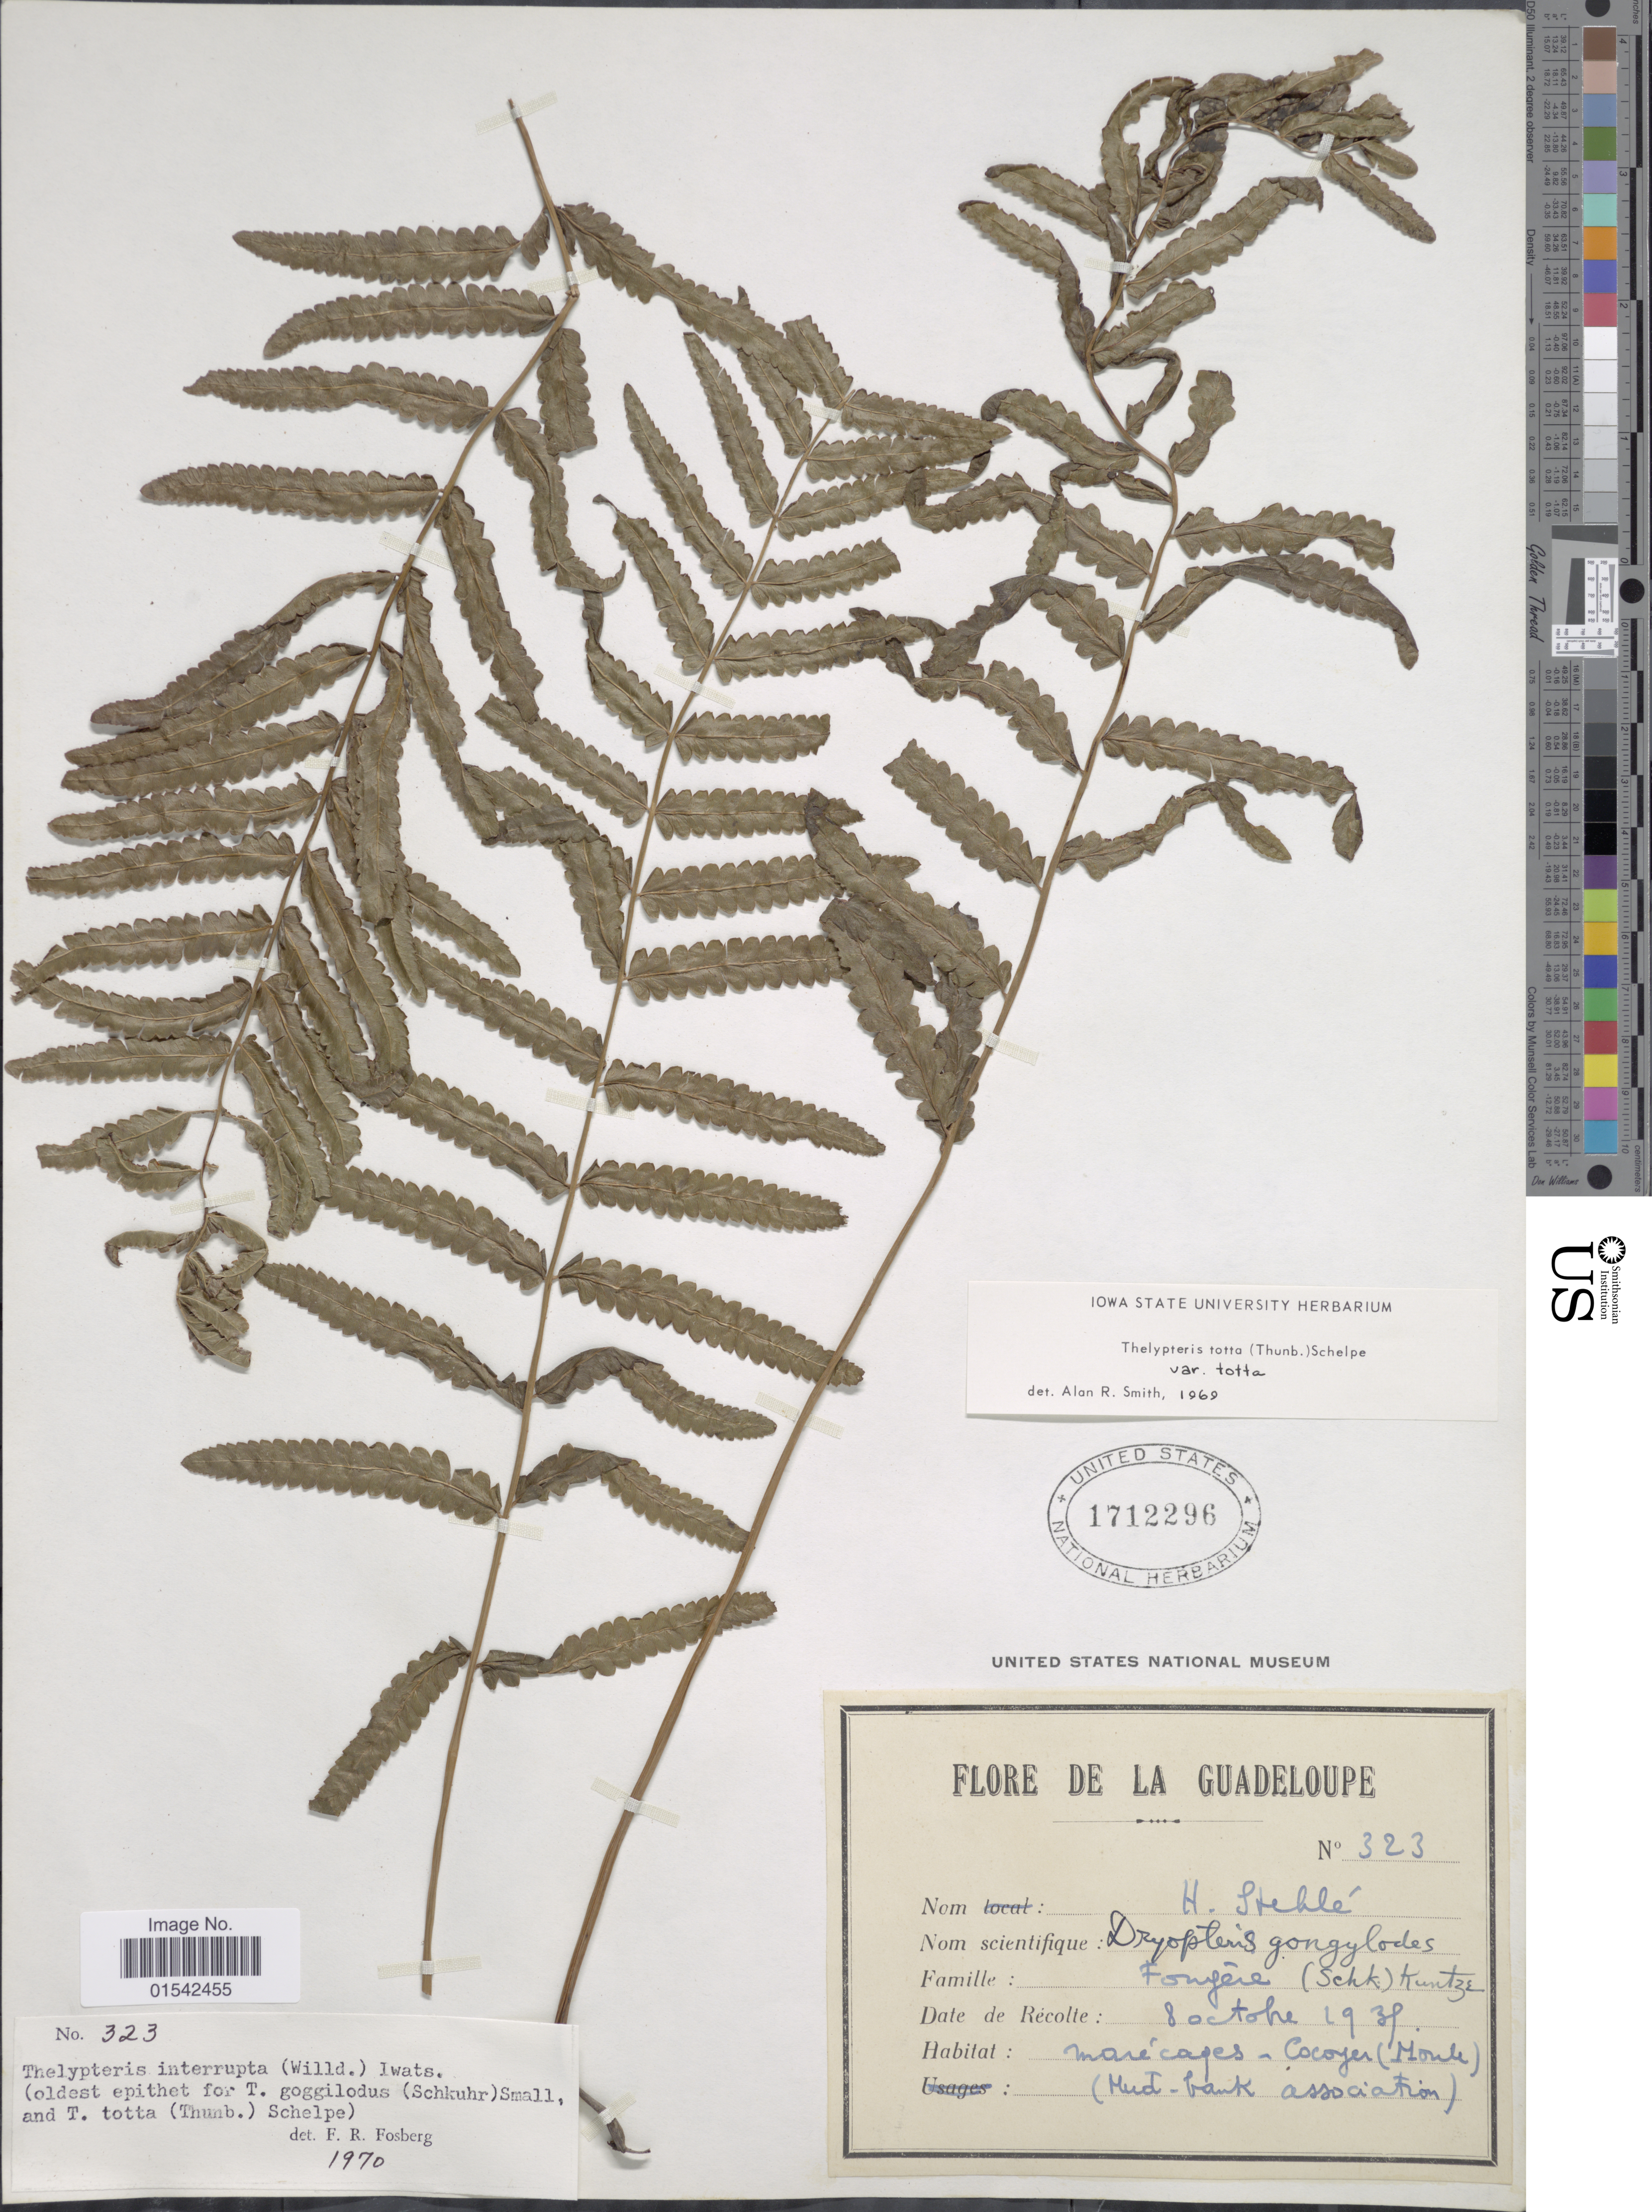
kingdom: Plantae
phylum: Tracheophyta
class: Polypodiopsida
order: Polypodiales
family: Thelypteridaceae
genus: Cyclosorus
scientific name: Cyclosorus interruptus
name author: (Willd.) H. Itô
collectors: H. Stehlé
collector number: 323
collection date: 1939-10-08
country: Guadeloupe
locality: Marécages - Cocoyer (Moule), (Mud-bank association)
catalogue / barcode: US 1712296